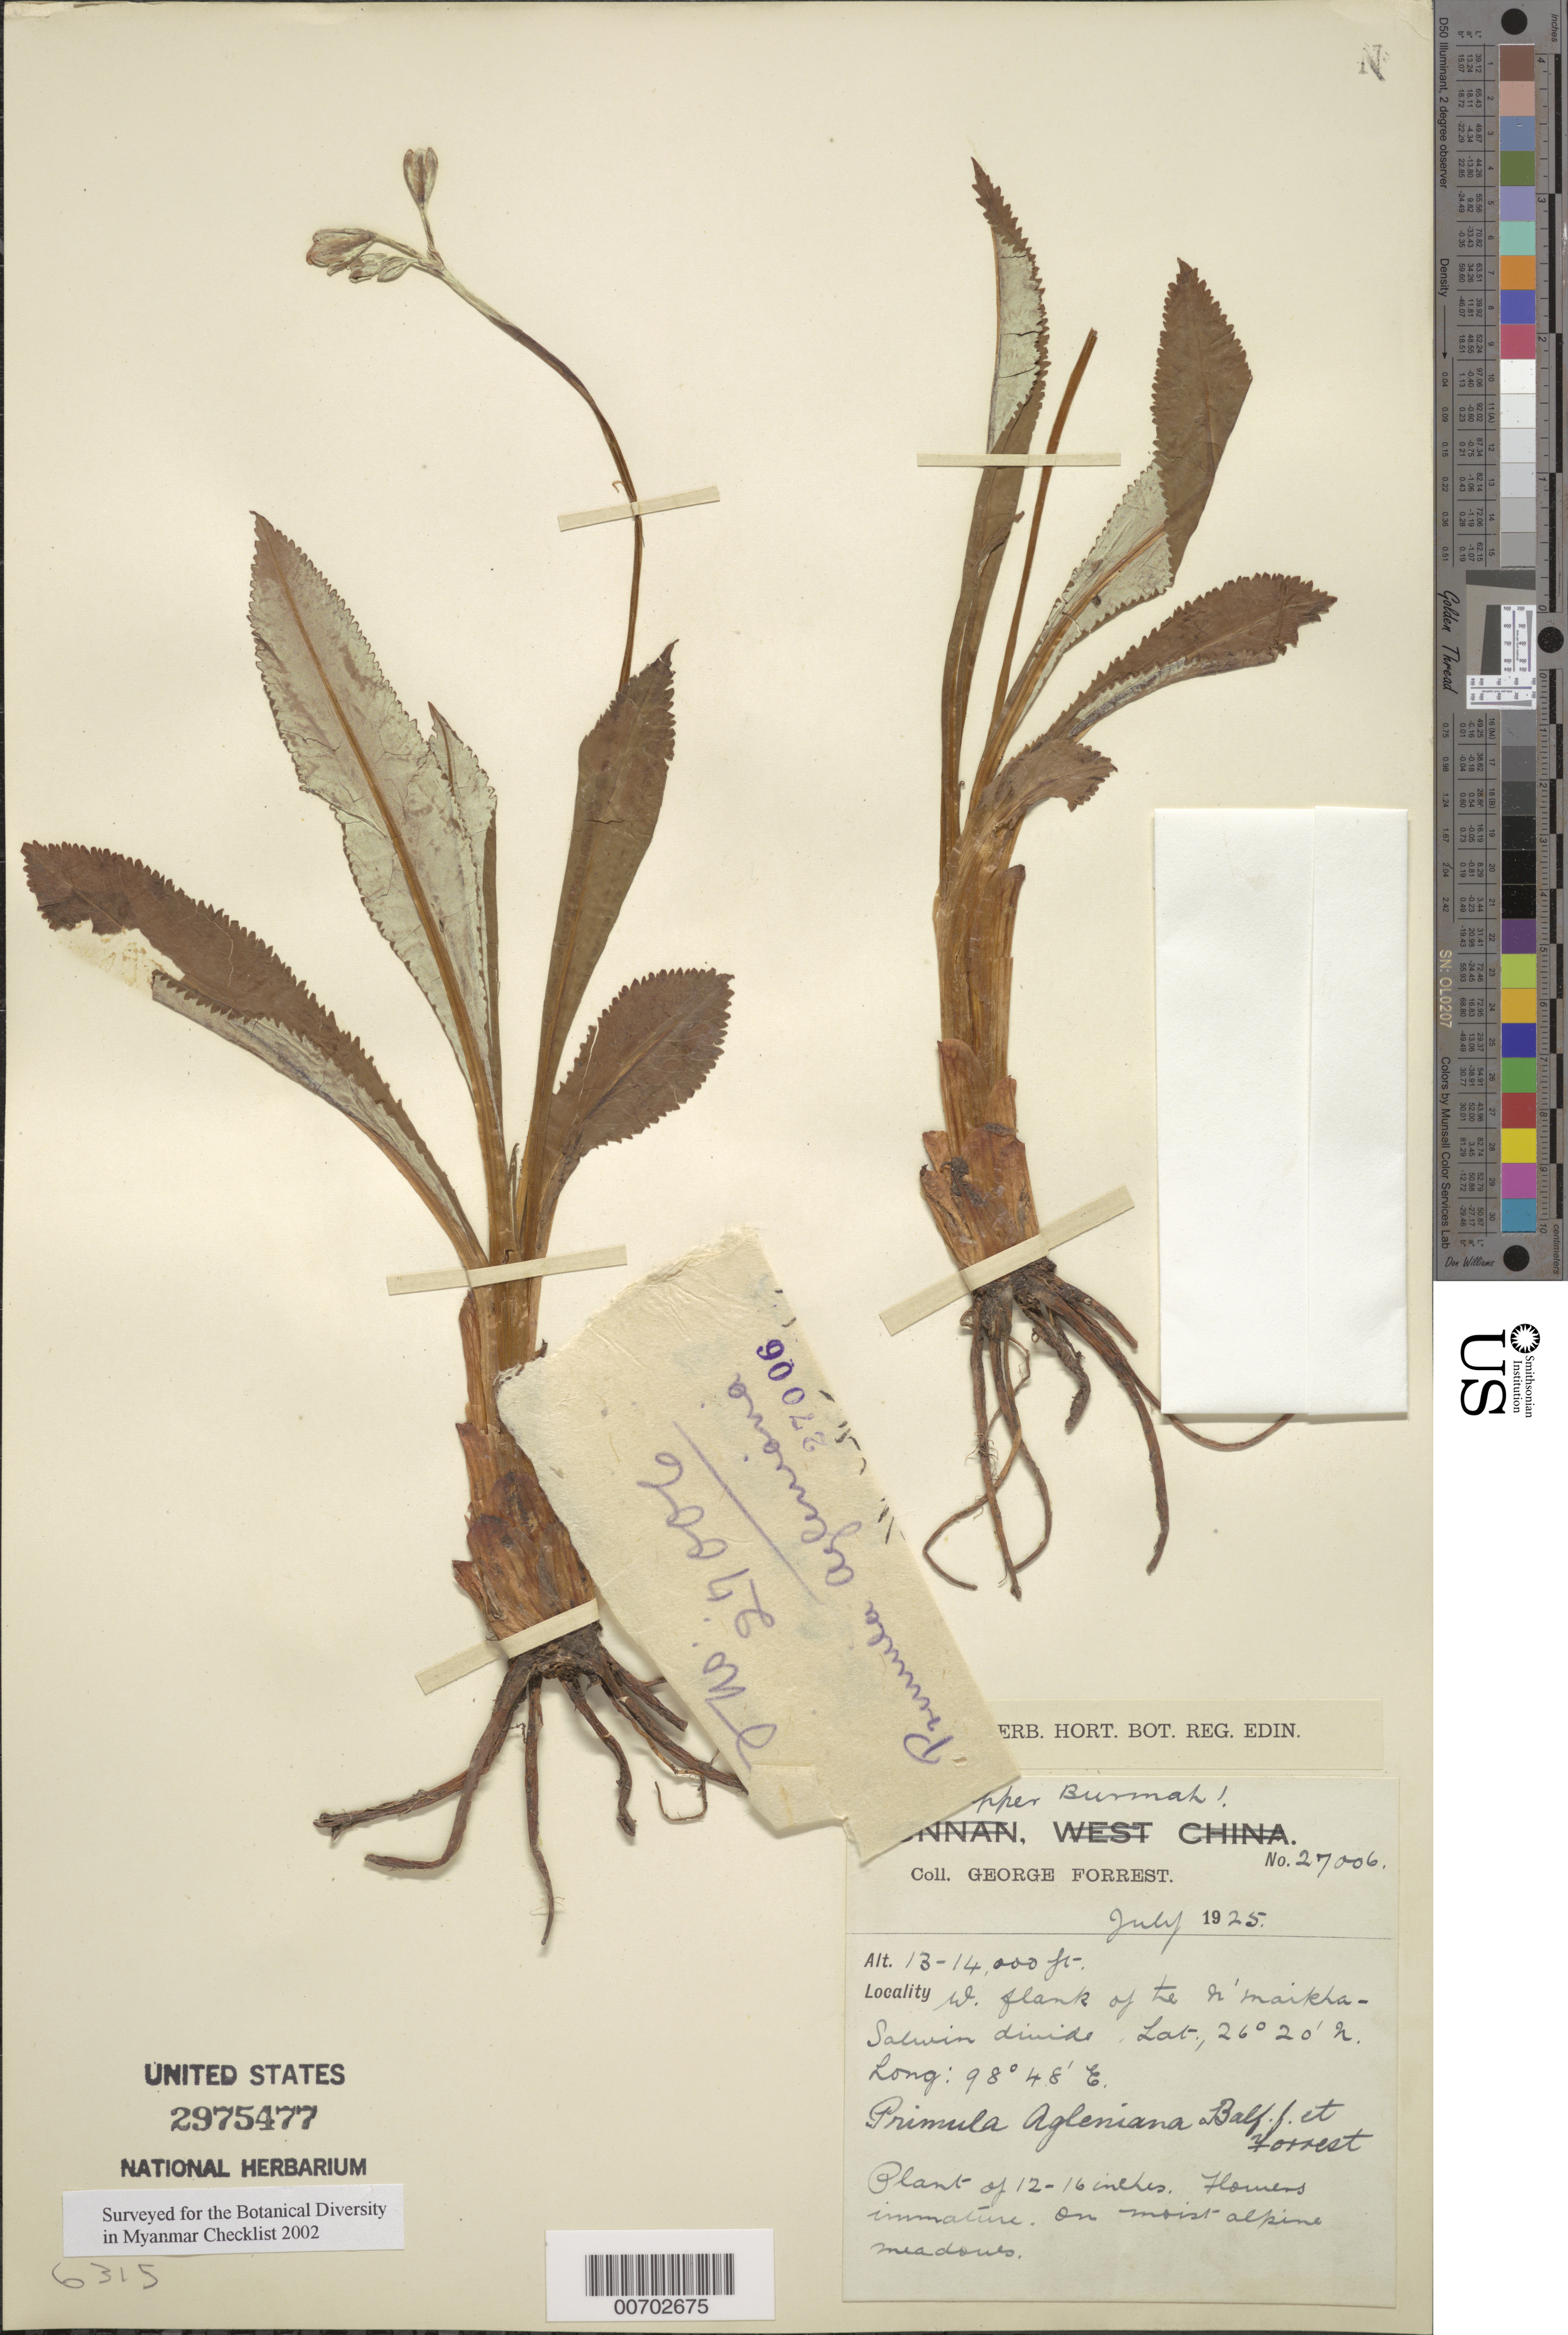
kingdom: Plantae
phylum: Tracheophyta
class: Magnoliopsida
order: Ericales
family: Primulaceae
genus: Primula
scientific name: Primula agleniana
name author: Balf. f. & Forrest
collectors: G. Forrest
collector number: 27006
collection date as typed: Jul 1925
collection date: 1925-07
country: Myanmar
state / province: Kachin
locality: N'Maikha-Salwin Divide, W flank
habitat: Moist alpine meadows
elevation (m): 3962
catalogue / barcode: US 2975477